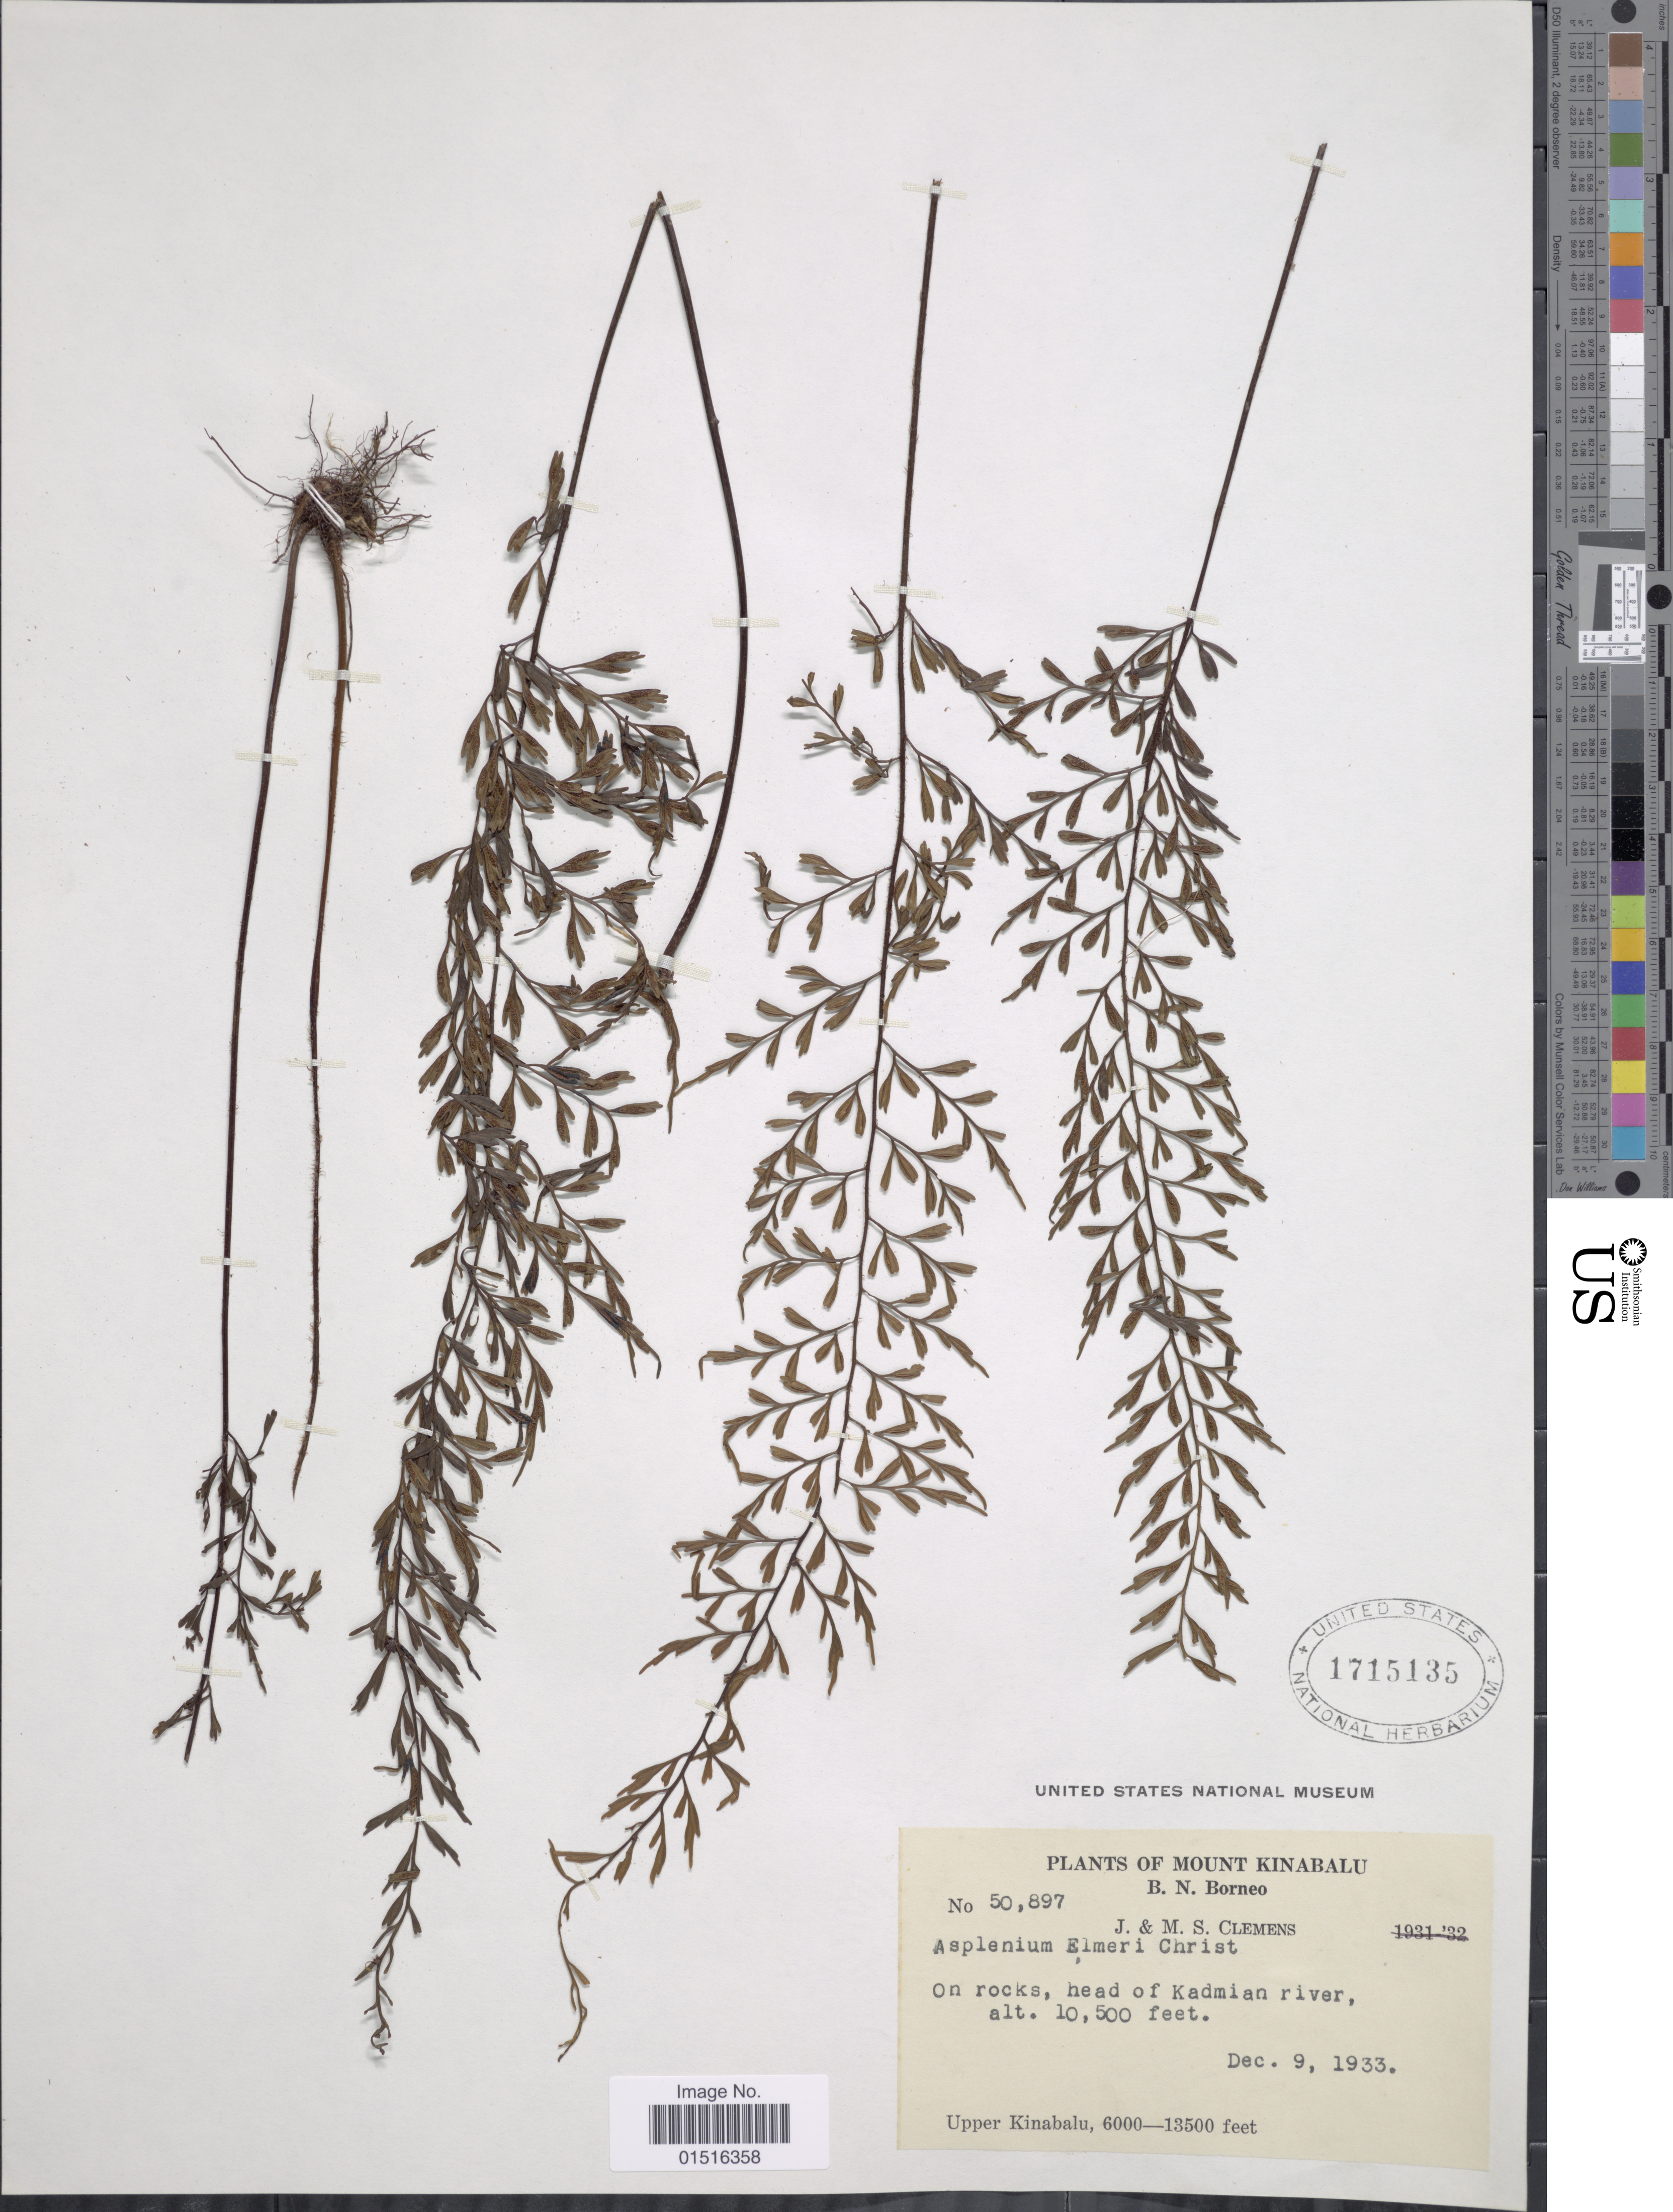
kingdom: Plantae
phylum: Tracheophyta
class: Polypodiopsida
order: Polypodiales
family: Aspleniaceae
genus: Asplenium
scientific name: Asplenium elmeri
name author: Christ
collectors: J. Clemens & M. S. Clemens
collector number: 50897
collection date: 1933-12-09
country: Malaysia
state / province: Sabah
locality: Mount Kinabalu, B. N. Borneo, head of Kadmian river, Upper Kinabalu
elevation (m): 3200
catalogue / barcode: US 1715135